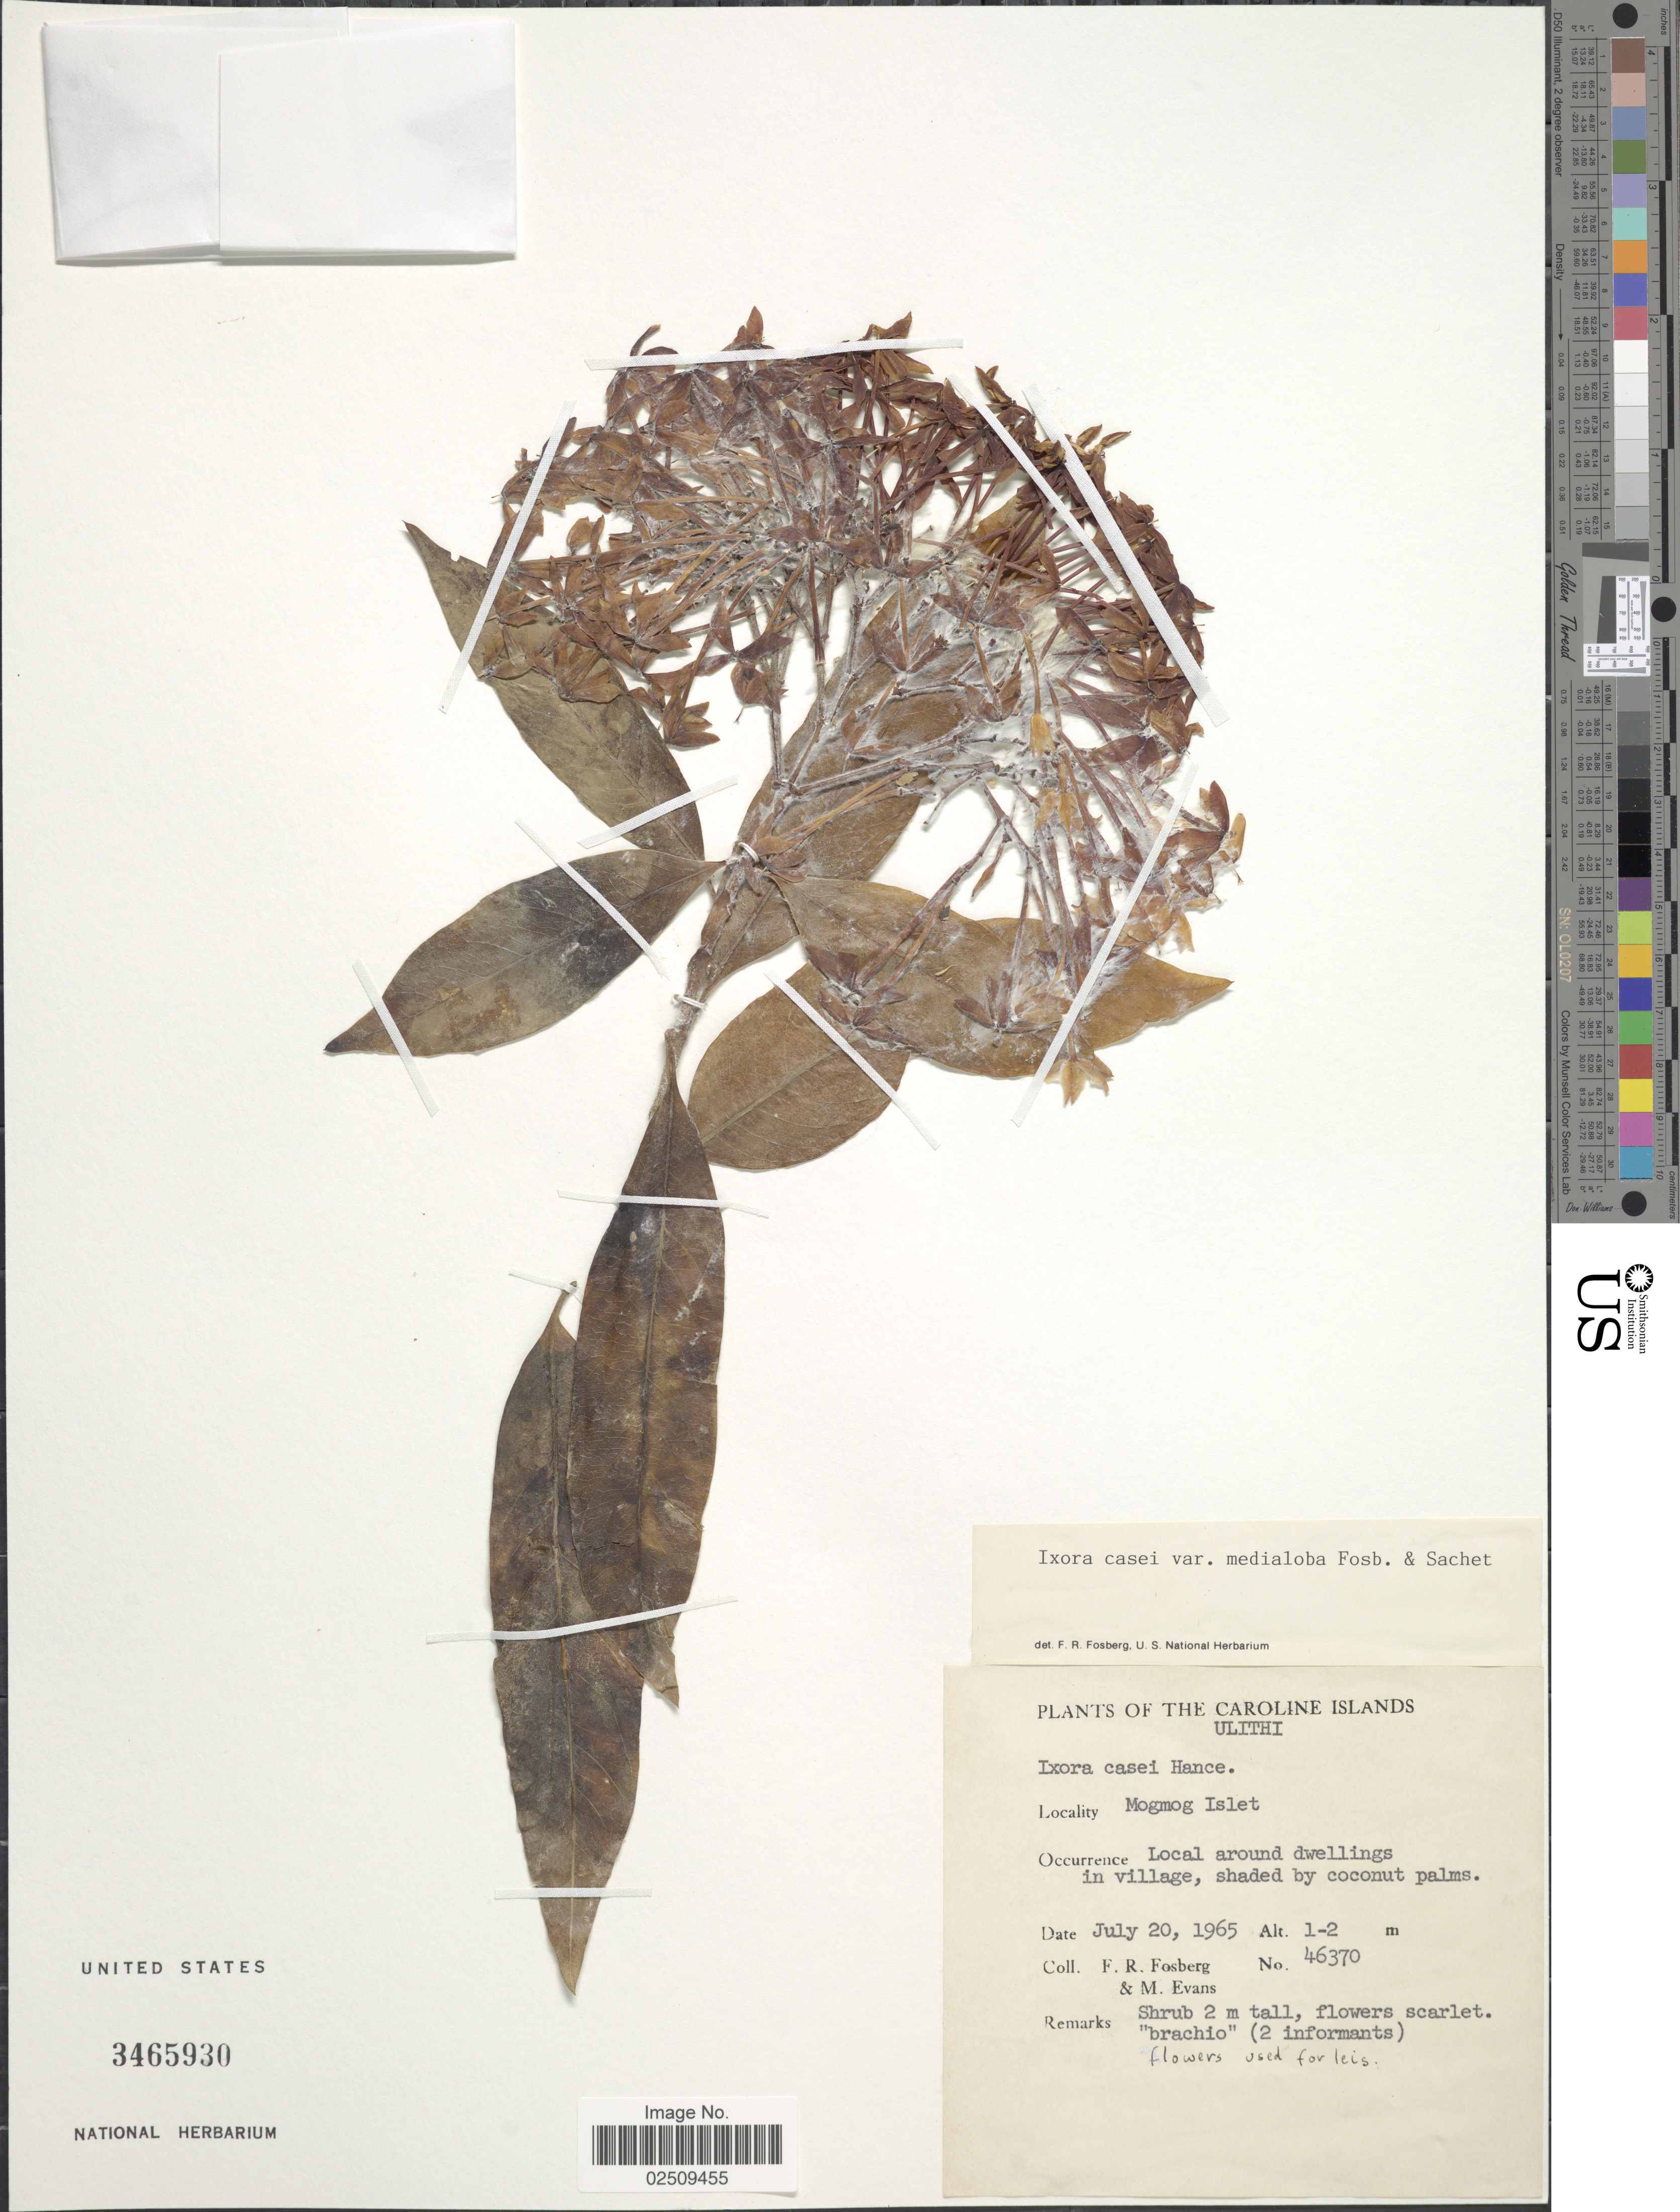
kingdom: Plantae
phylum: Tracheophyta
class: Magnoliopsida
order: Gentianales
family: Rubiaceae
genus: Ixora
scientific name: Ixora casei var. medialoba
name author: Fosberg & Sachet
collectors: F. R. Fosberg & M. Evans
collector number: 46370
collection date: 1965-07-20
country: Micronesia, Federated States of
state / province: Yap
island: Ulithi Atoll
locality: The Caroline Island, Ulithi, Mogmog Islet, Local around dwellings in village, shaded by coconut palms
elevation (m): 1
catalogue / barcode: US 3465930